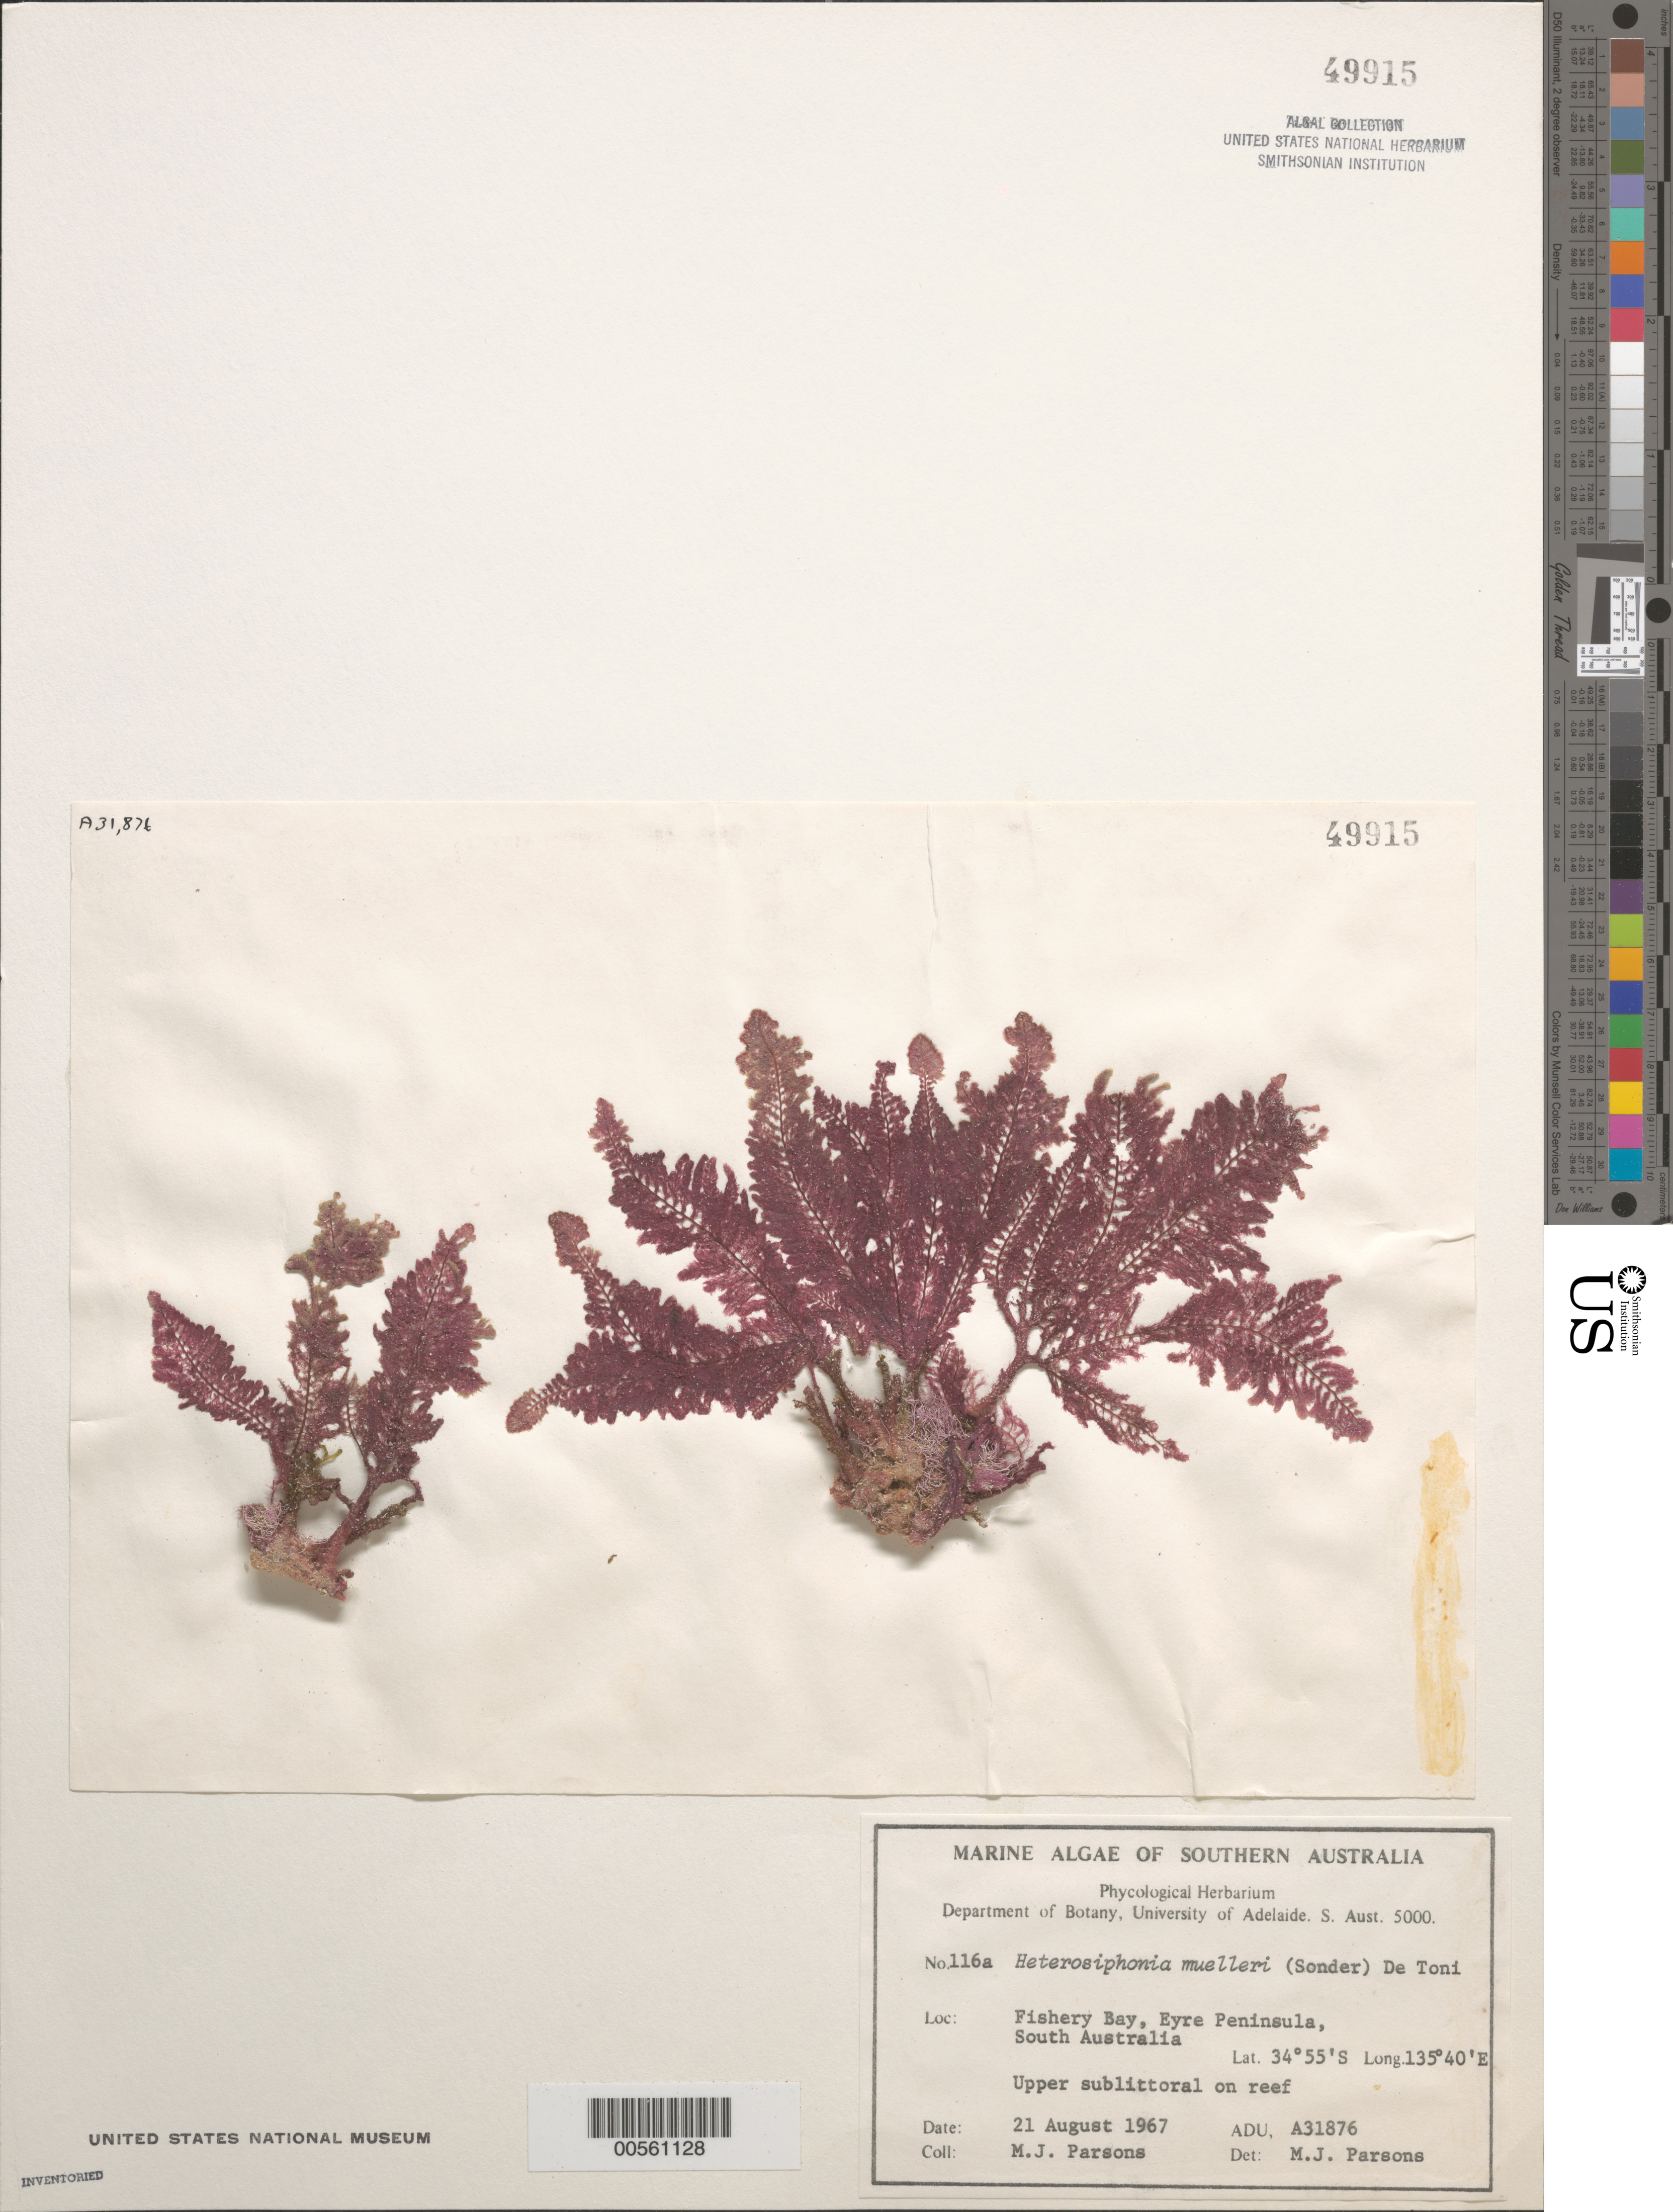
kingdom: Plantae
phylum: Rhodophyta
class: Florideophyceae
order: Ceramiales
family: Dasyaceae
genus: Heterosiphonia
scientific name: Heterosiphonia muelleri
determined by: Parsons, M. J.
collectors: M. Parsons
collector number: ADU A31876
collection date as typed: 21 Aug 1967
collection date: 1967-08-21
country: Australia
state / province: South Australia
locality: Fishery bay, eyre peninsula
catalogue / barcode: US 49915